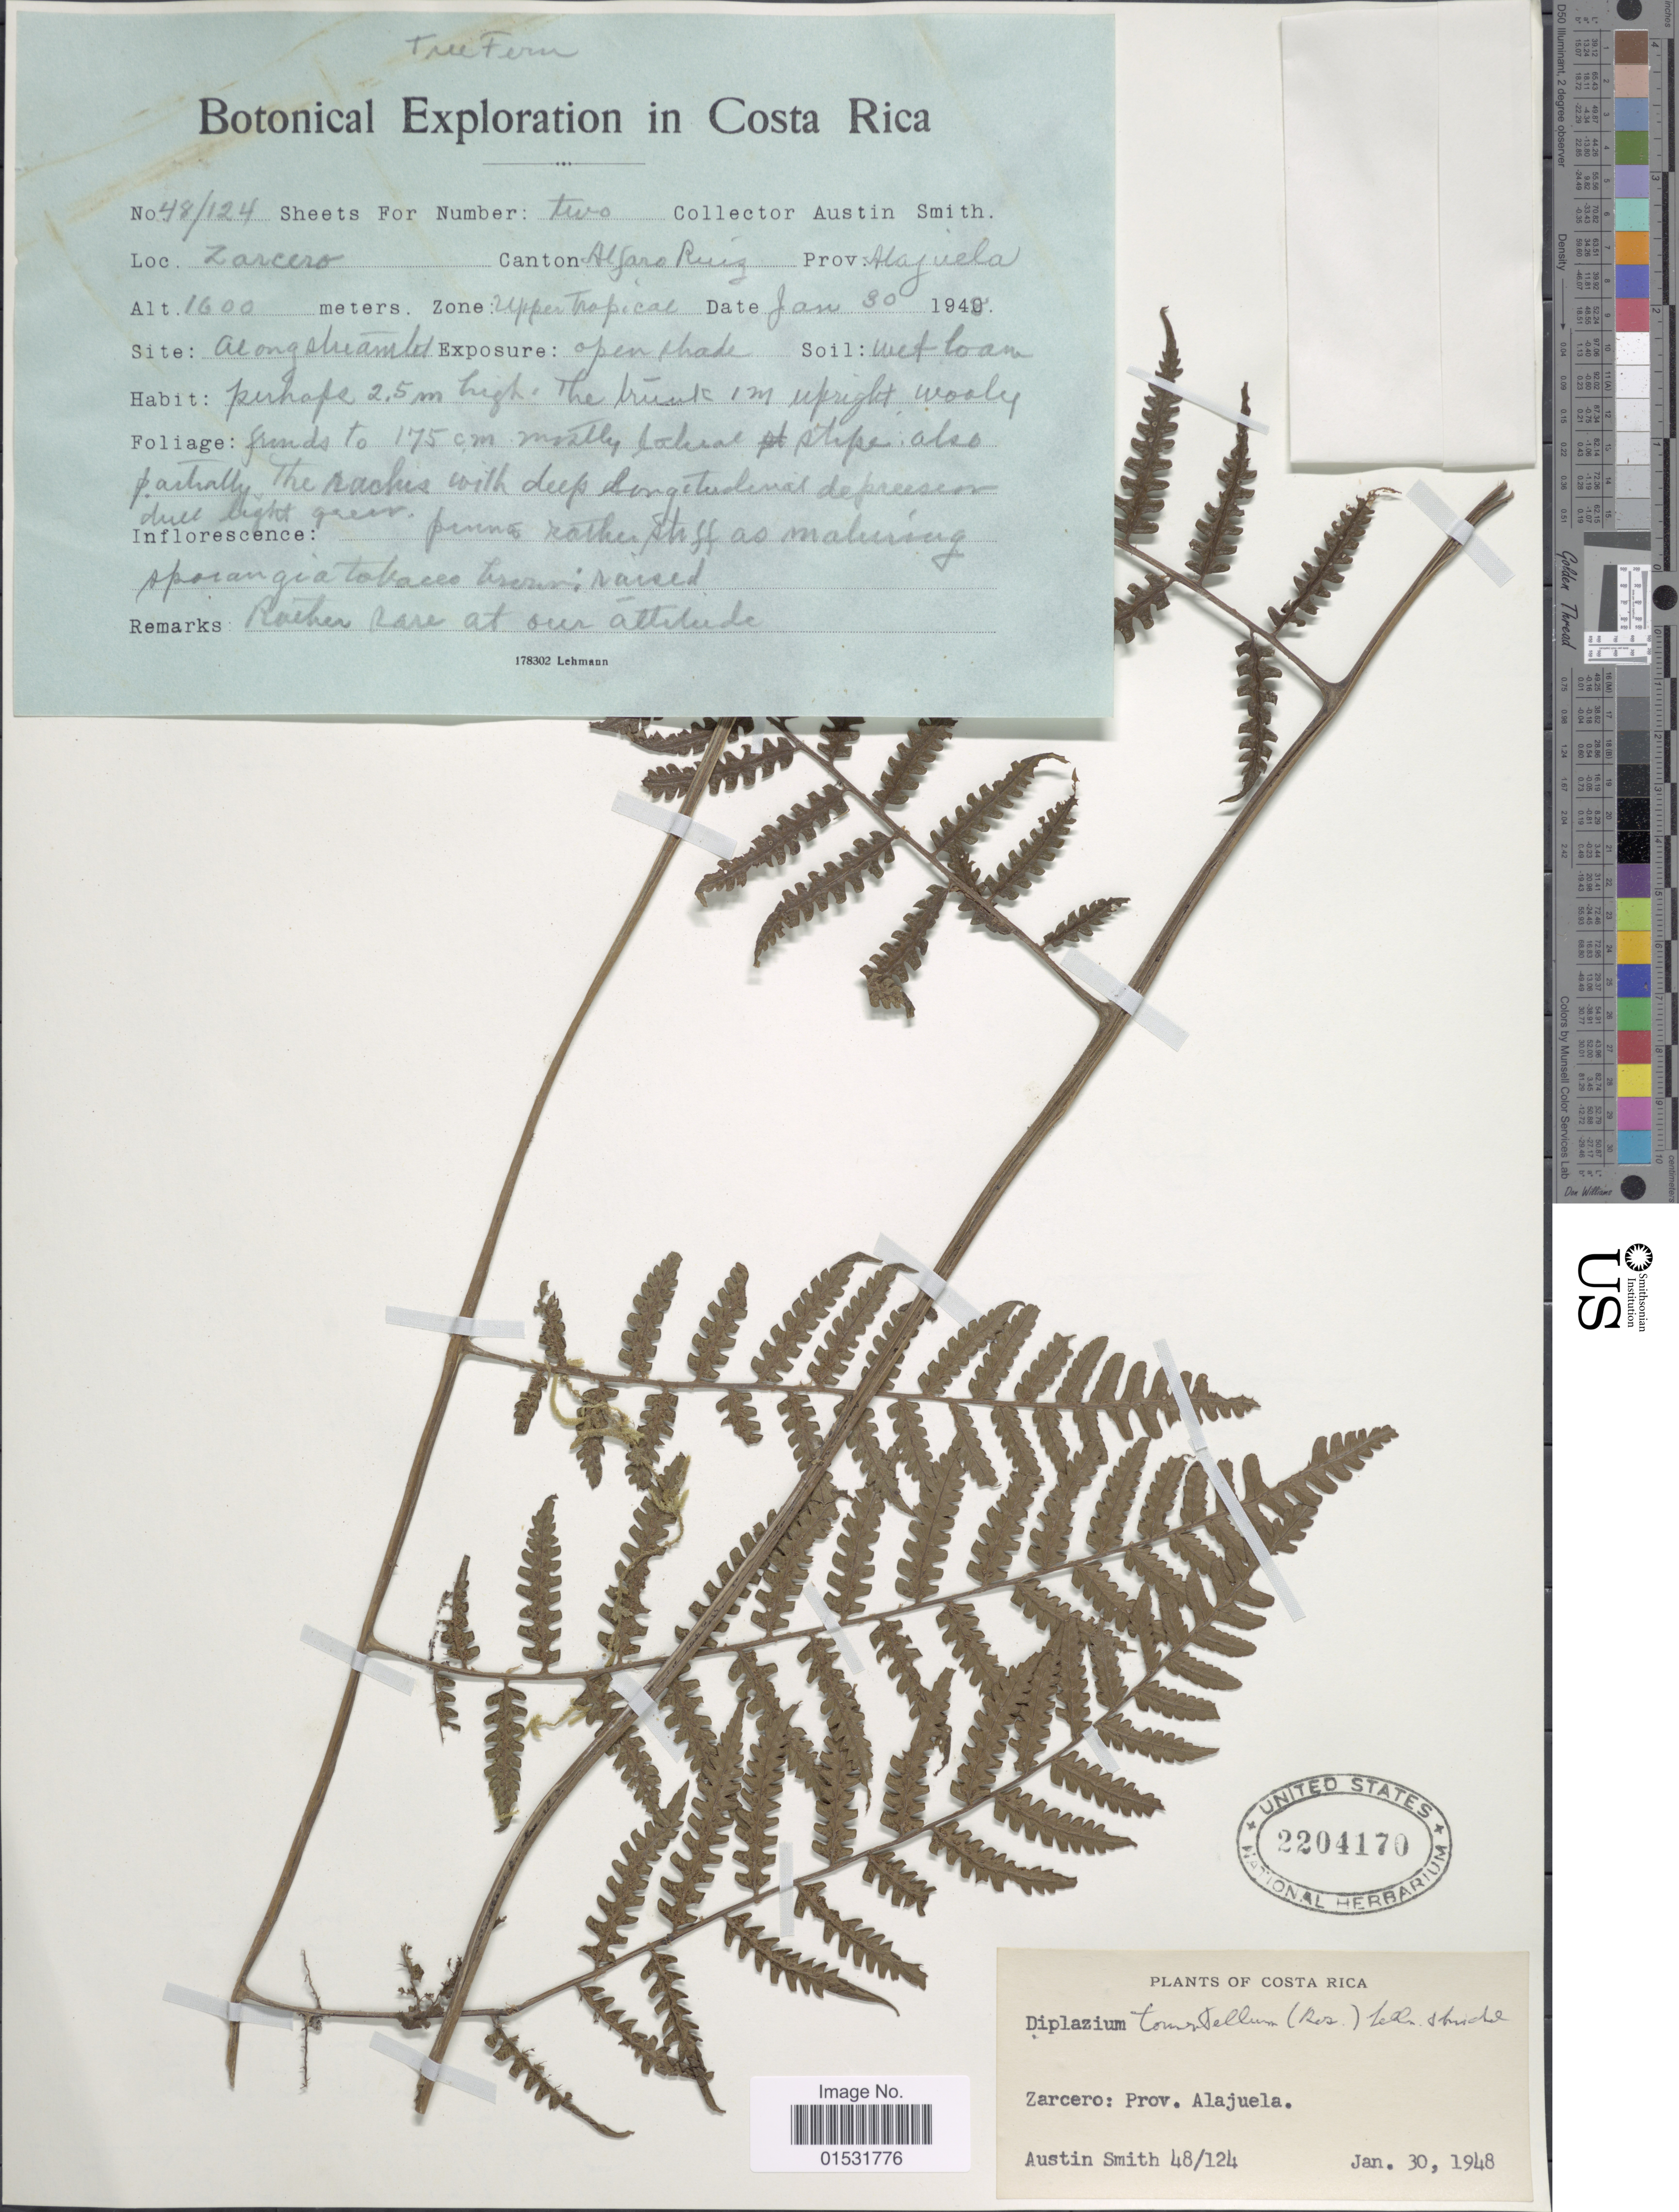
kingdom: Plantae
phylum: Tracheophyta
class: Polypodiopsida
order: Polypodiales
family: Athyriaceae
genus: Diplazium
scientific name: Diplazium hians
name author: Kunze ex Klotzsch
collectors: Aust P. Smith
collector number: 48/124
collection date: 1948-06-30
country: Costa Rica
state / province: Alajuela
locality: Zarcero: Prov. Alajuela.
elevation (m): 1600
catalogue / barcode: US 2204170